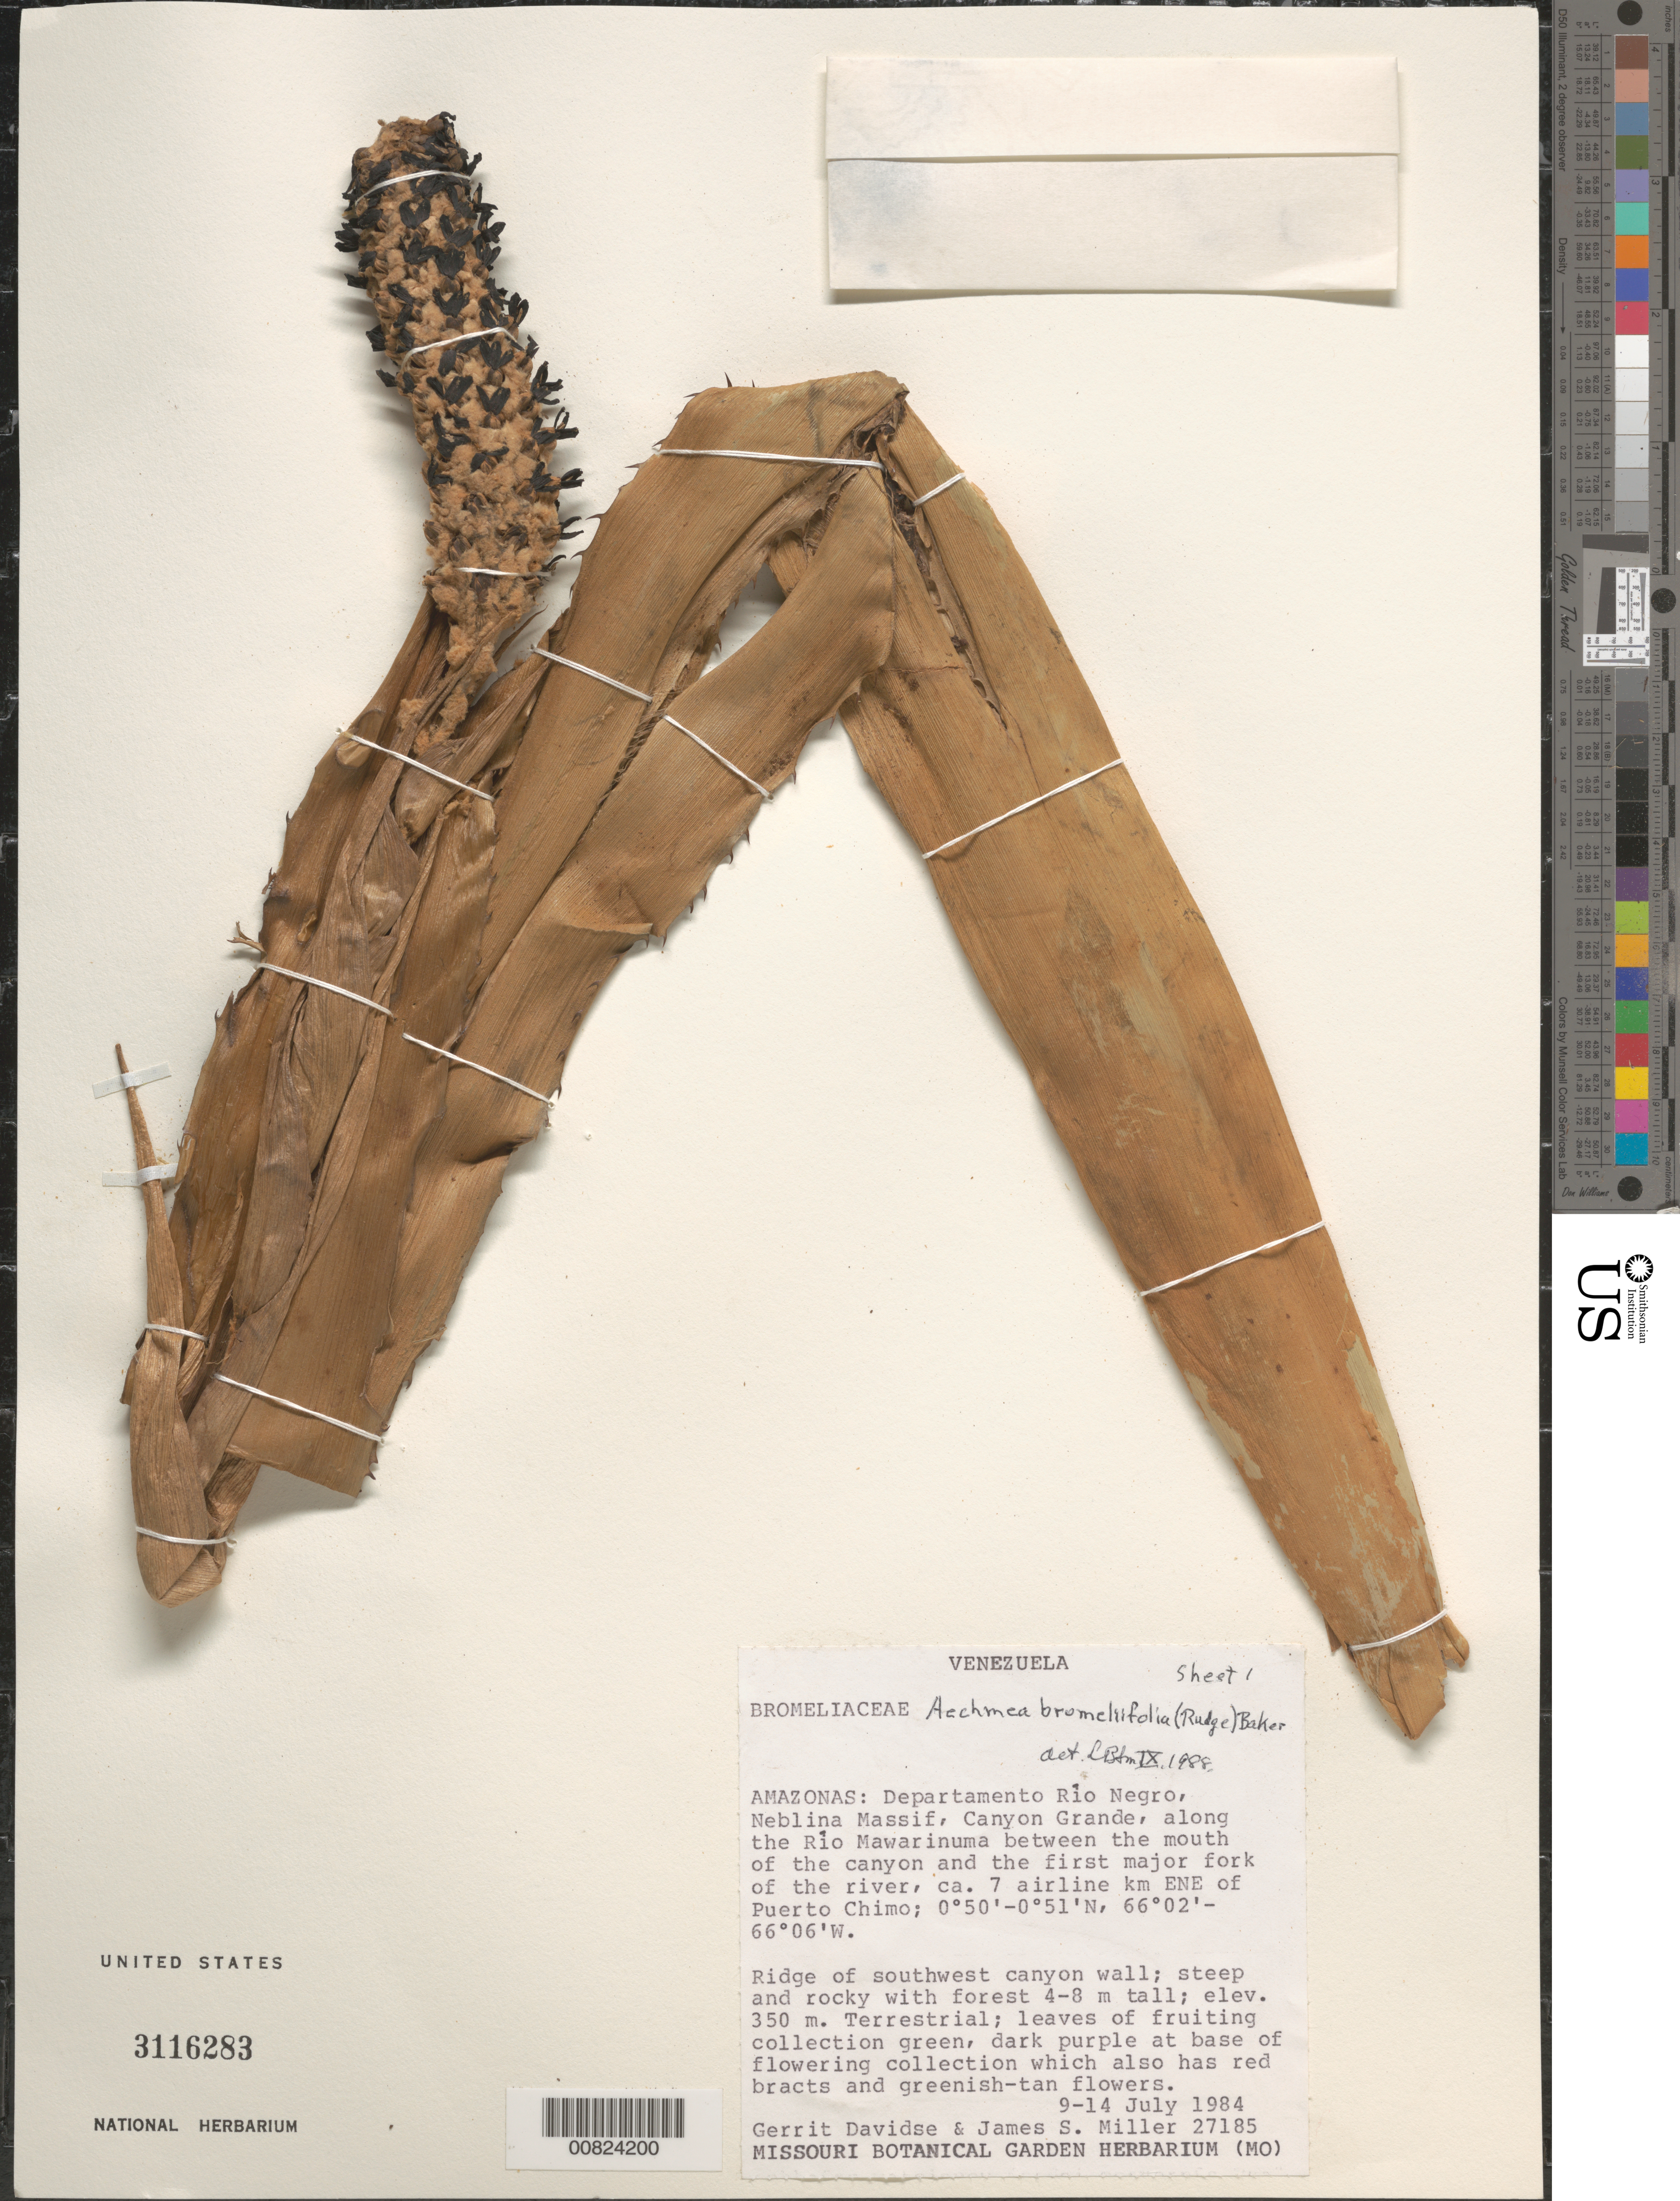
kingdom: Plantae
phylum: Tracheophyta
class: Liliopsida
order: Poales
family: Bromeliaceae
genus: Aechmea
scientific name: Aechmea bromeliifolia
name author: (Rudge) Baker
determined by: Smith, Lyman B., (US), NMNH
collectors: G. Davidse & J. S. Miller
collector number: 27185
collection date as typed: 9-Jul-84 to 14-Jul-84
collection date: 1984-07-09/1984-07-14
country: Venezuela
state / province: Amazonas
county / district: Río Negro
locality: Neblina Massif, Canyon Grande, along Río Mawarinuma, 7 airline km E-NE of Puerto Chimo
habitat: Ridge of SW canyon wall, steep & rocky with forest 4-8m tall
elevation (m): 350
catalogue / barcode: US 3116283